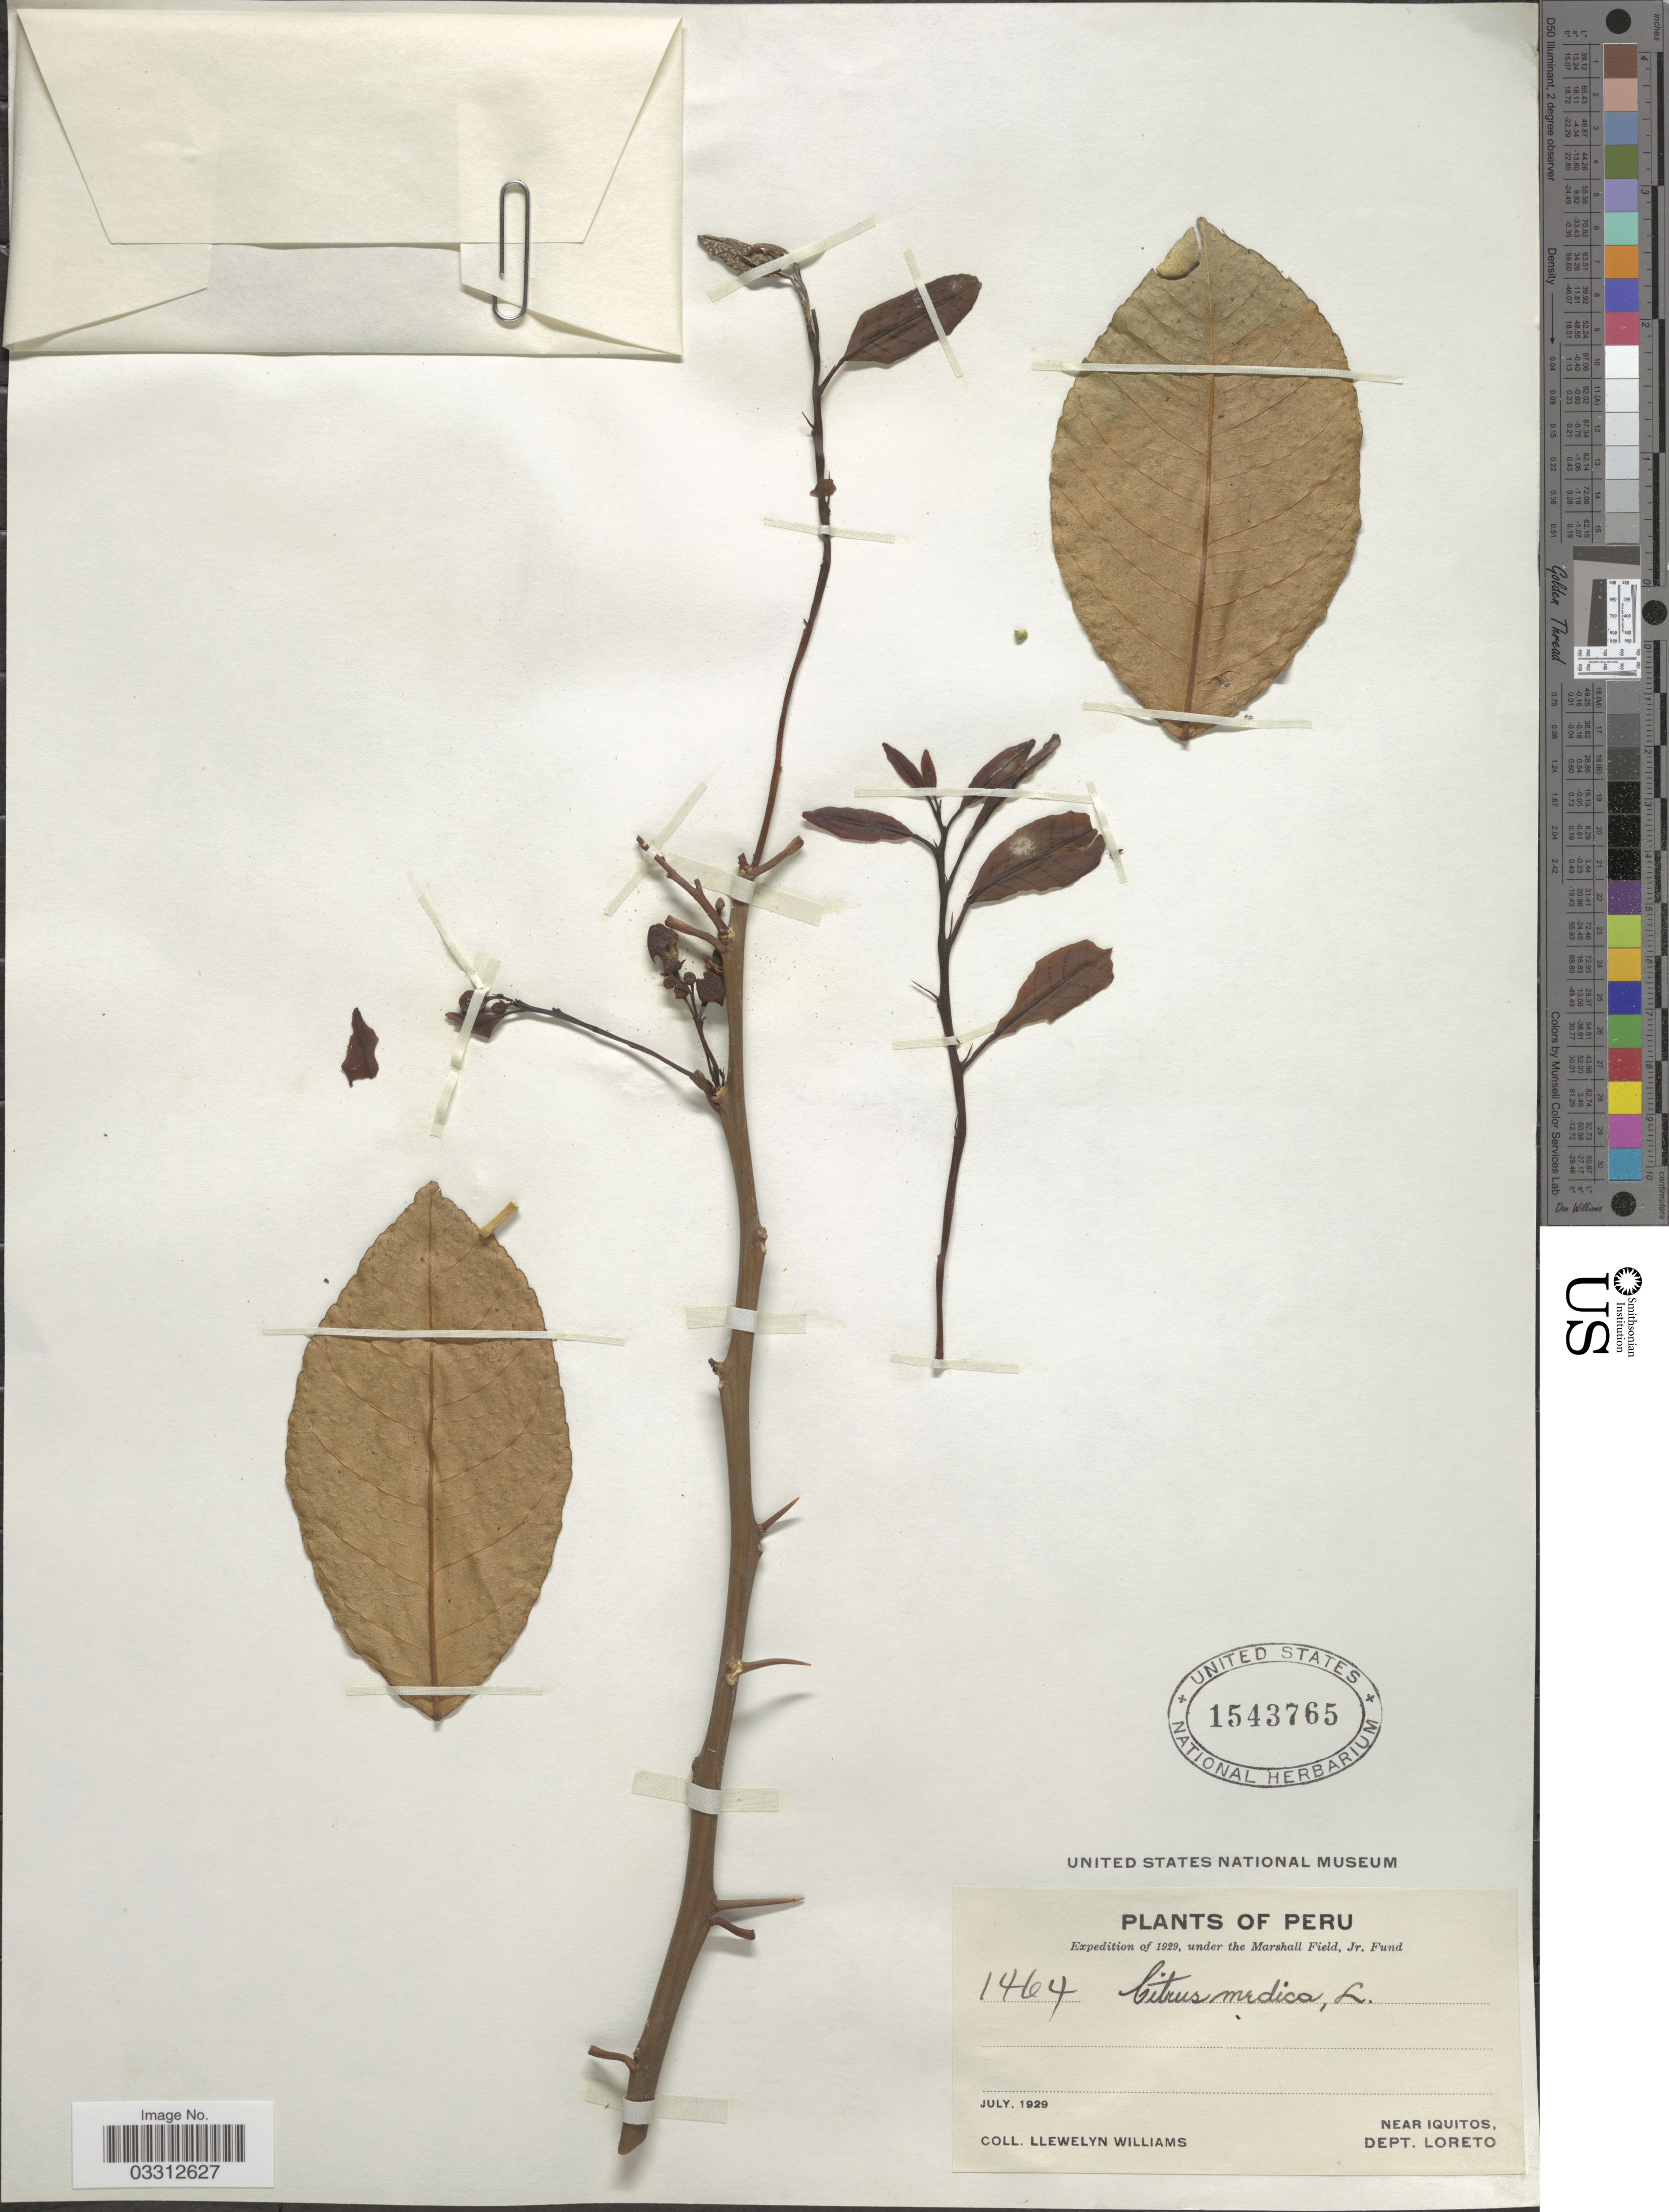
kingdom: Plantae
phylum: Tracheophyta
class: Magnoliopsida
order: Sapindales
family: Rutaceae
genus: Citrus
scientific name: Citrus medica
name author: L.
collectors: Ll. Williams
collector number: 1464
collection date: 1929-07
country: Peru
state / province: Loreto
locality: Near Iquitos, Dept. Loreto.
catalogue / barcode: US 1543765